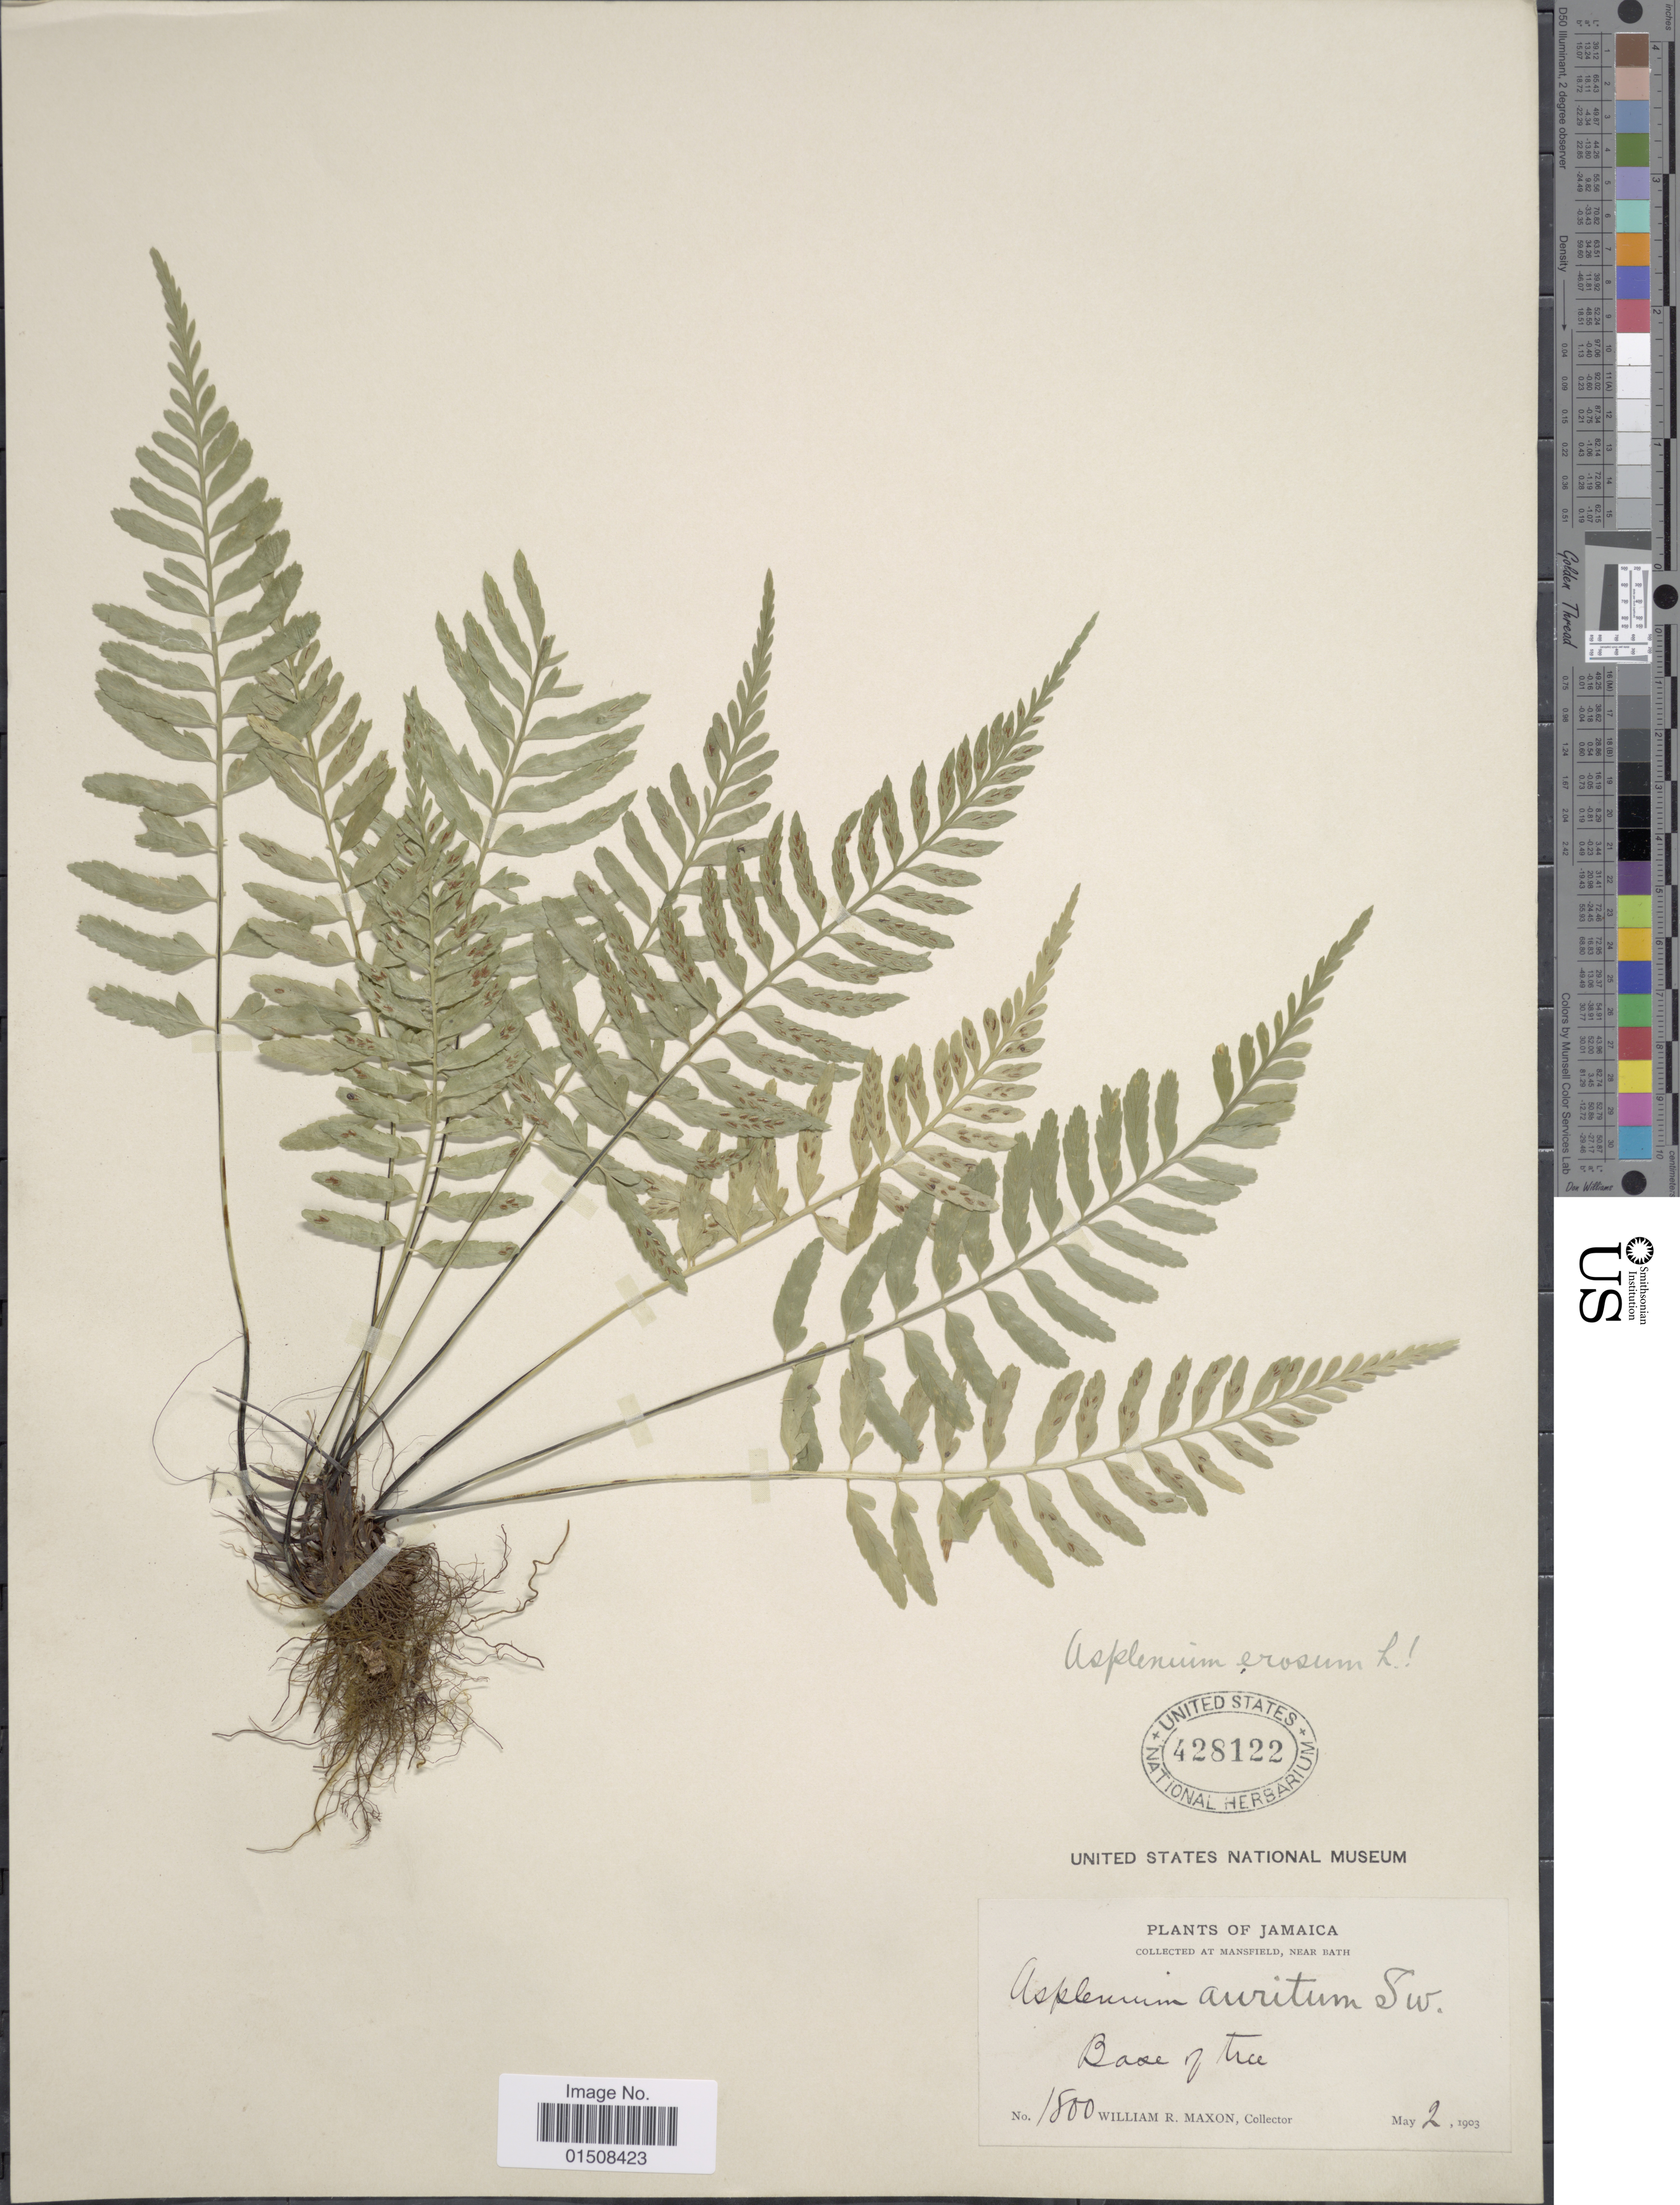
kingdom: Plantae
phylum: Tracheophyta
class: Polypodiopsida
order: Polypodiales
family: Aspleniaceae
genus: Asplenium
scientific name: Asplenium auritum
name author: Sw.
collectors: W. R. Maxon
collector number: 1800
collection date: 1903-05-02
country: Jamaica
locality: At Mansfield, near Bath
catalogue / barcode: US 428122